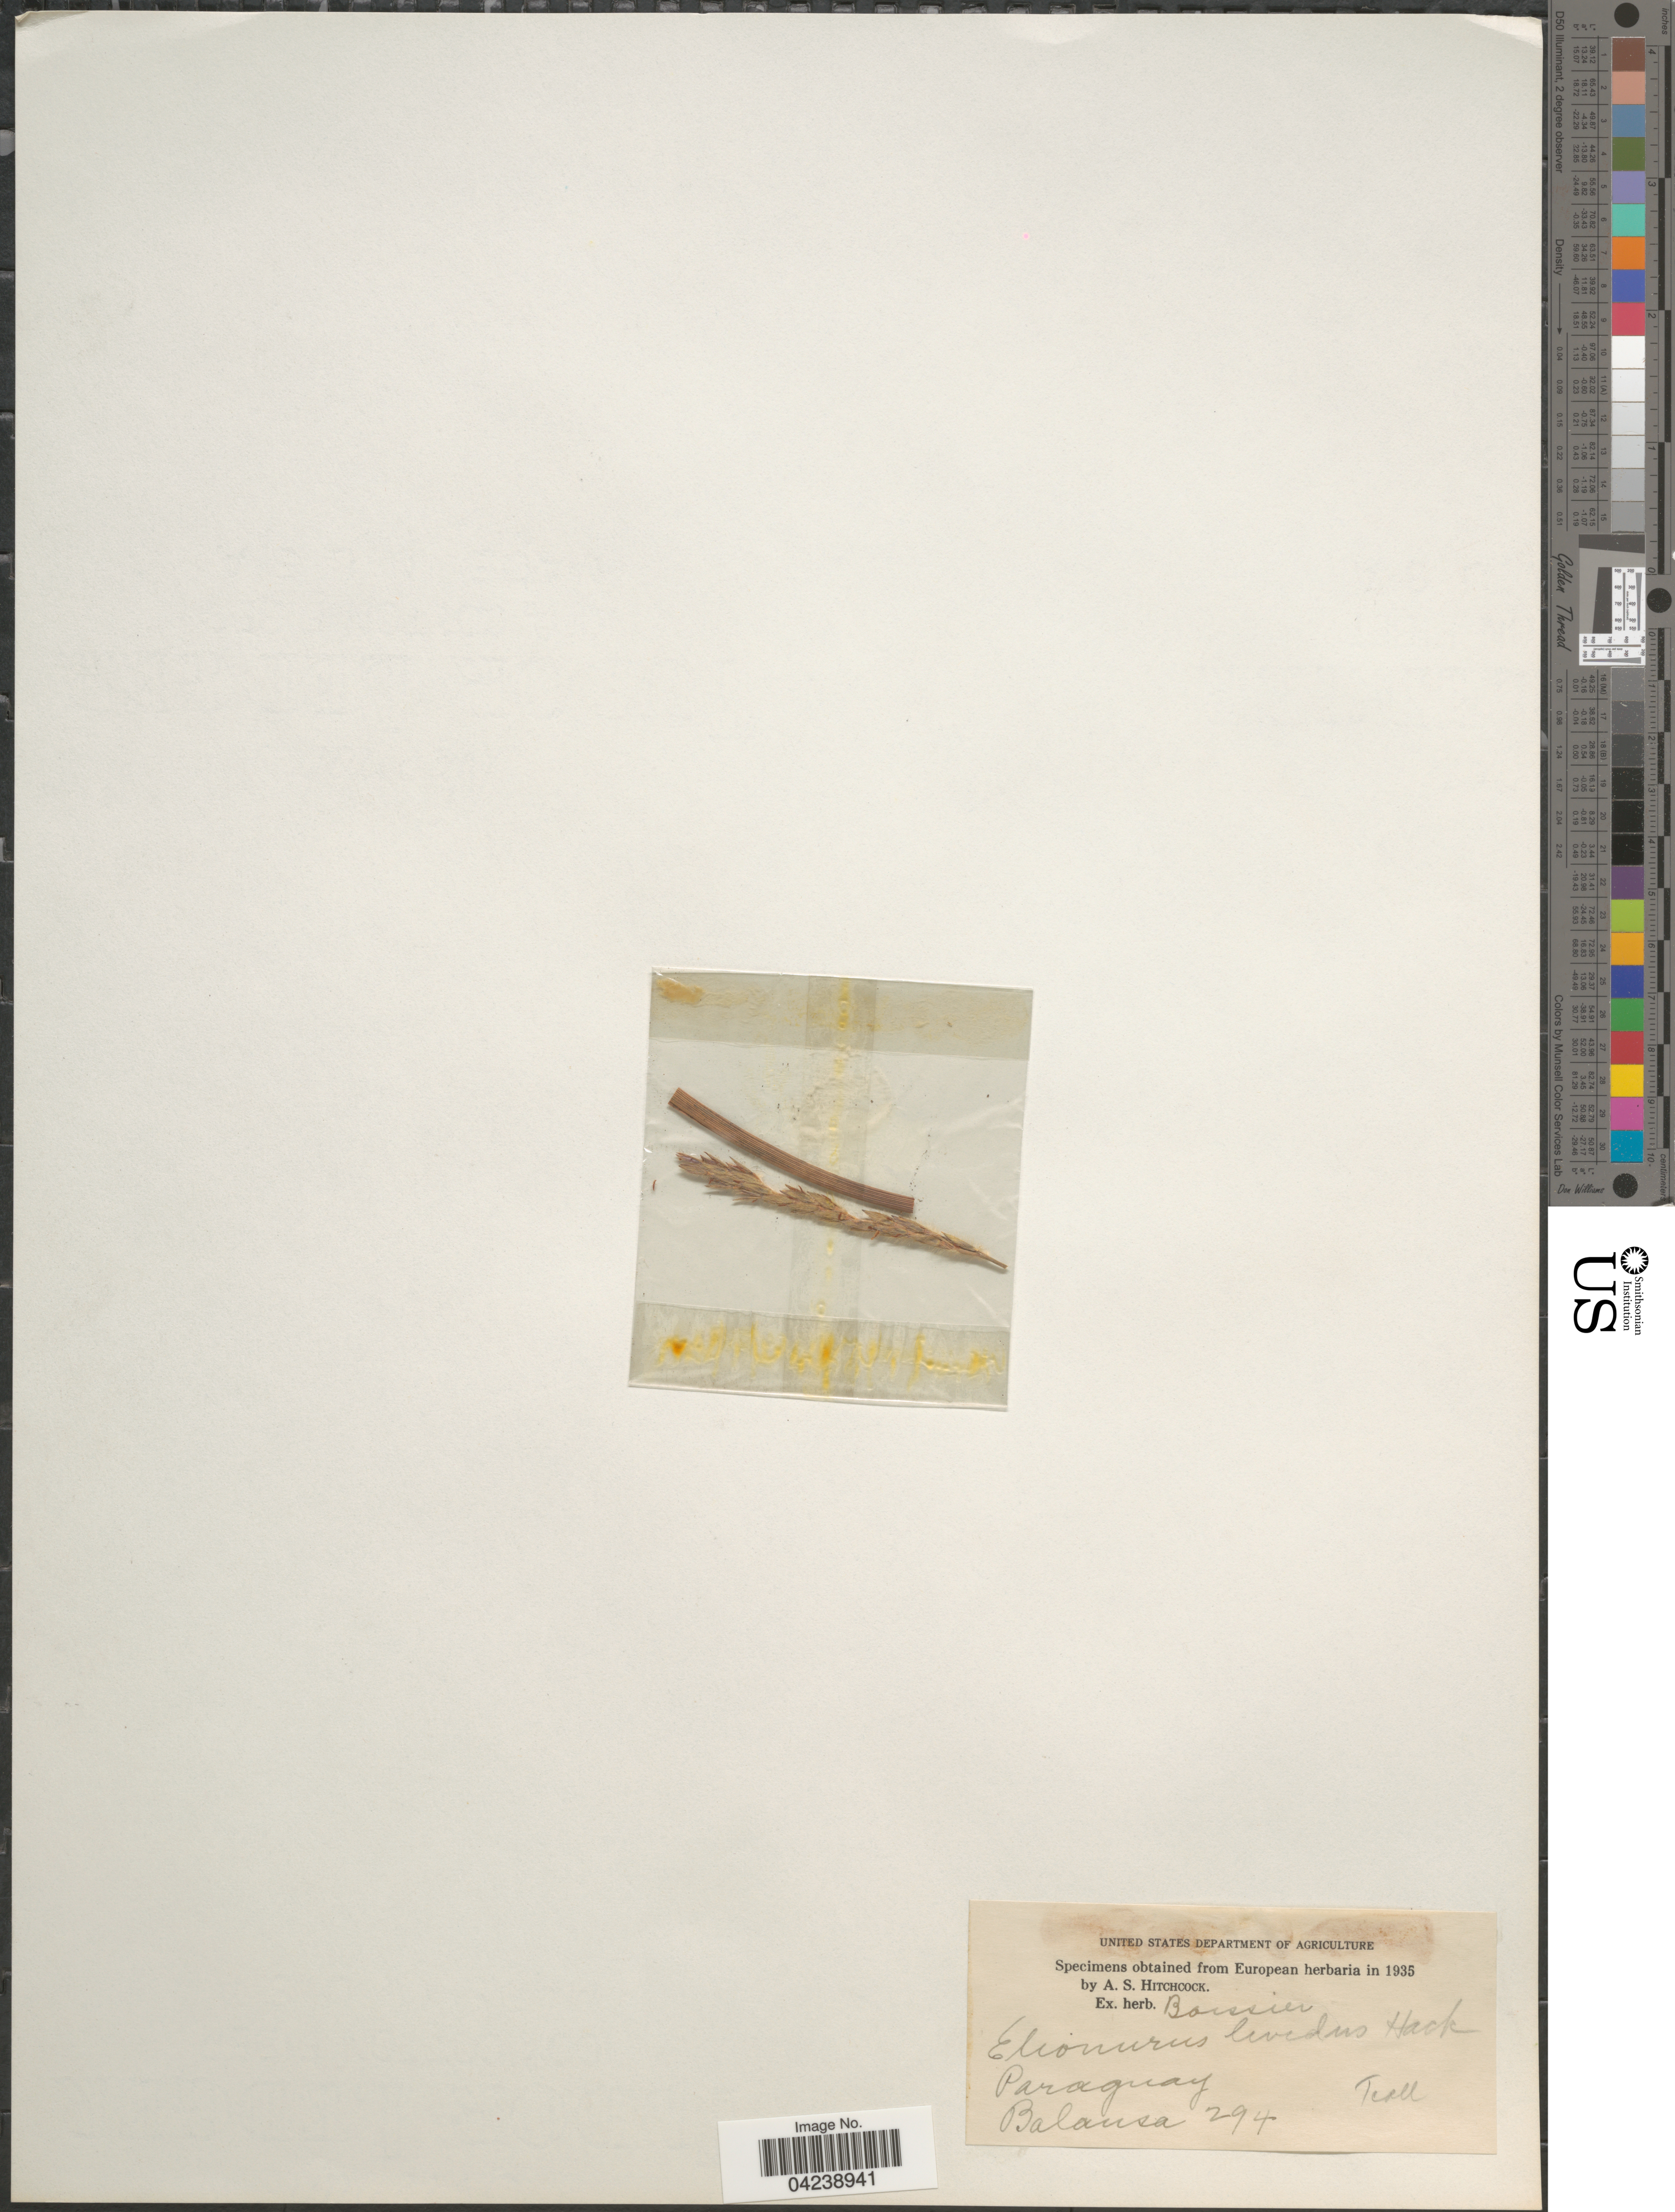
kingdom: Plantae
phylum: Tracheophyta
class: Liliopsida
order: Poales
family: Poaceae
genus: Elionurus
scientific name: Elionurus lividus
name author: Hack.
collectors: -. Balansa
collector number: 294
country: Paraguay